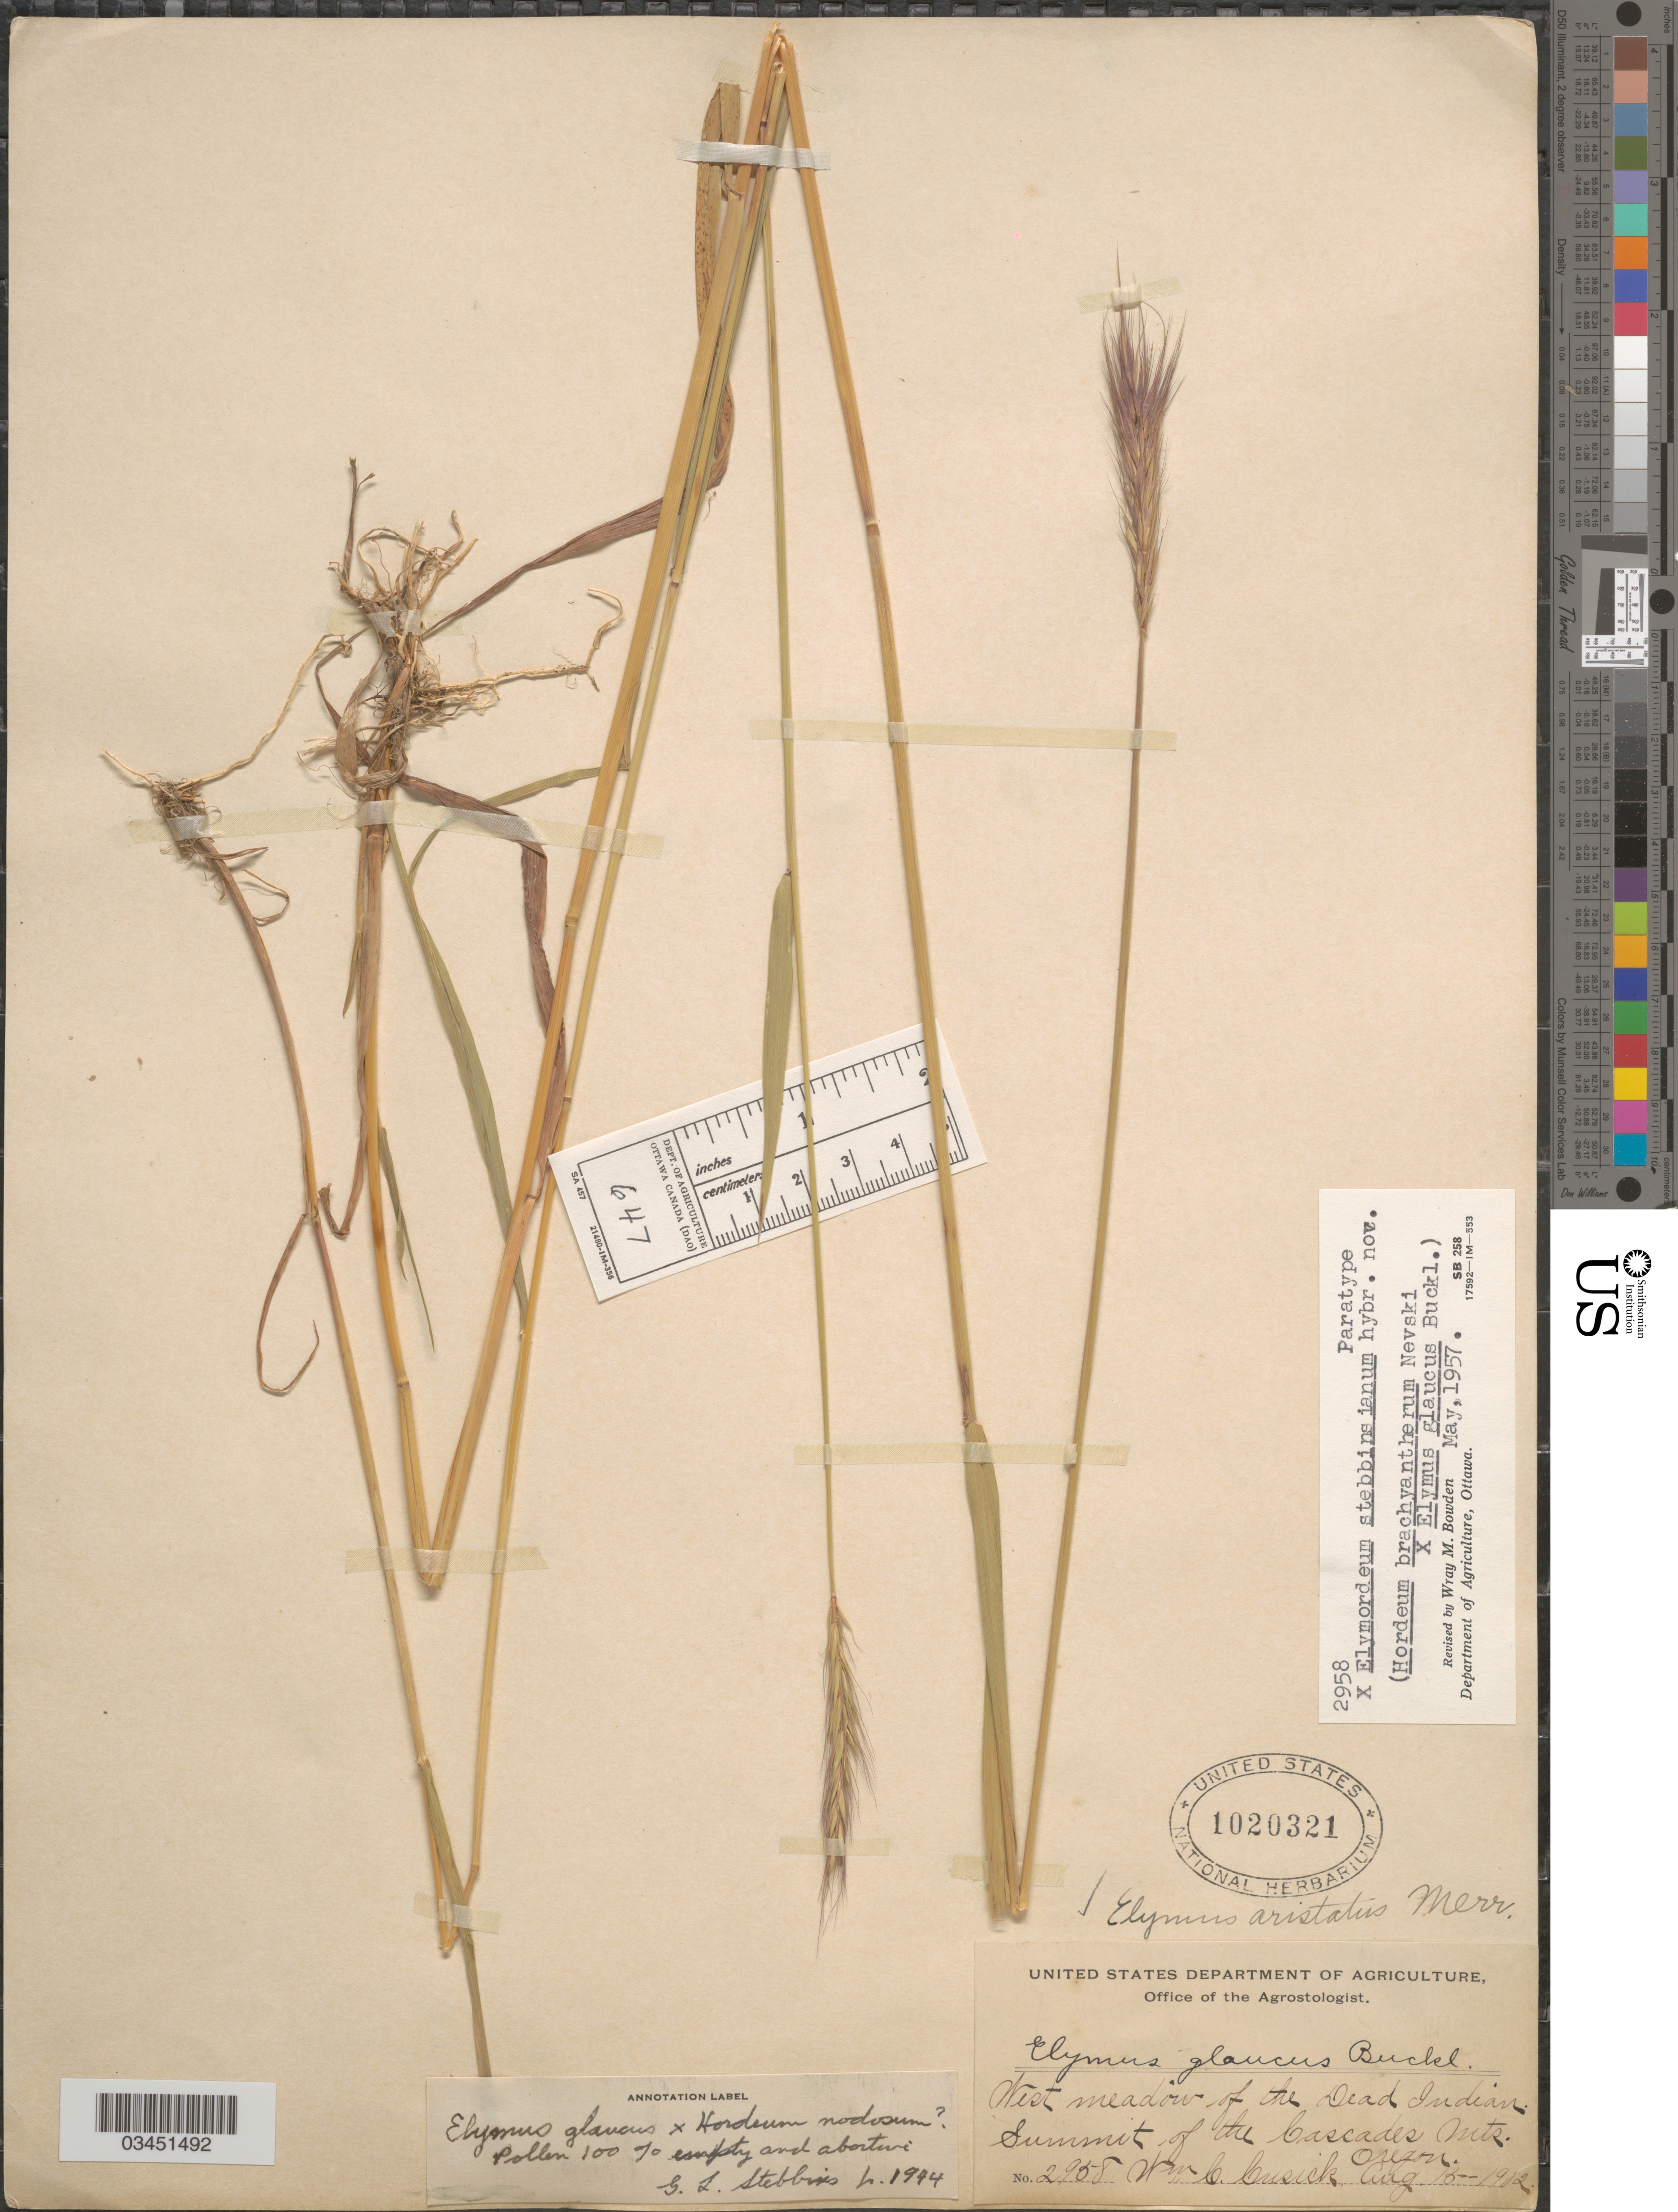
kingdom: Plantae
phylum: Tracheophyta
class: Liliopsida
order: Poales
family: Poaceae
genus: Elymordeum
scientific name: x Elymordeum sp.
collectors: W. C. Cusick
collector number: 2958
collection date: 1912-08-15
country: United States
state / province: Oregon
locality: West meadow of the Dead Indian. Summit of the Cascades Mts.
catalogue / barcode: US 1020321